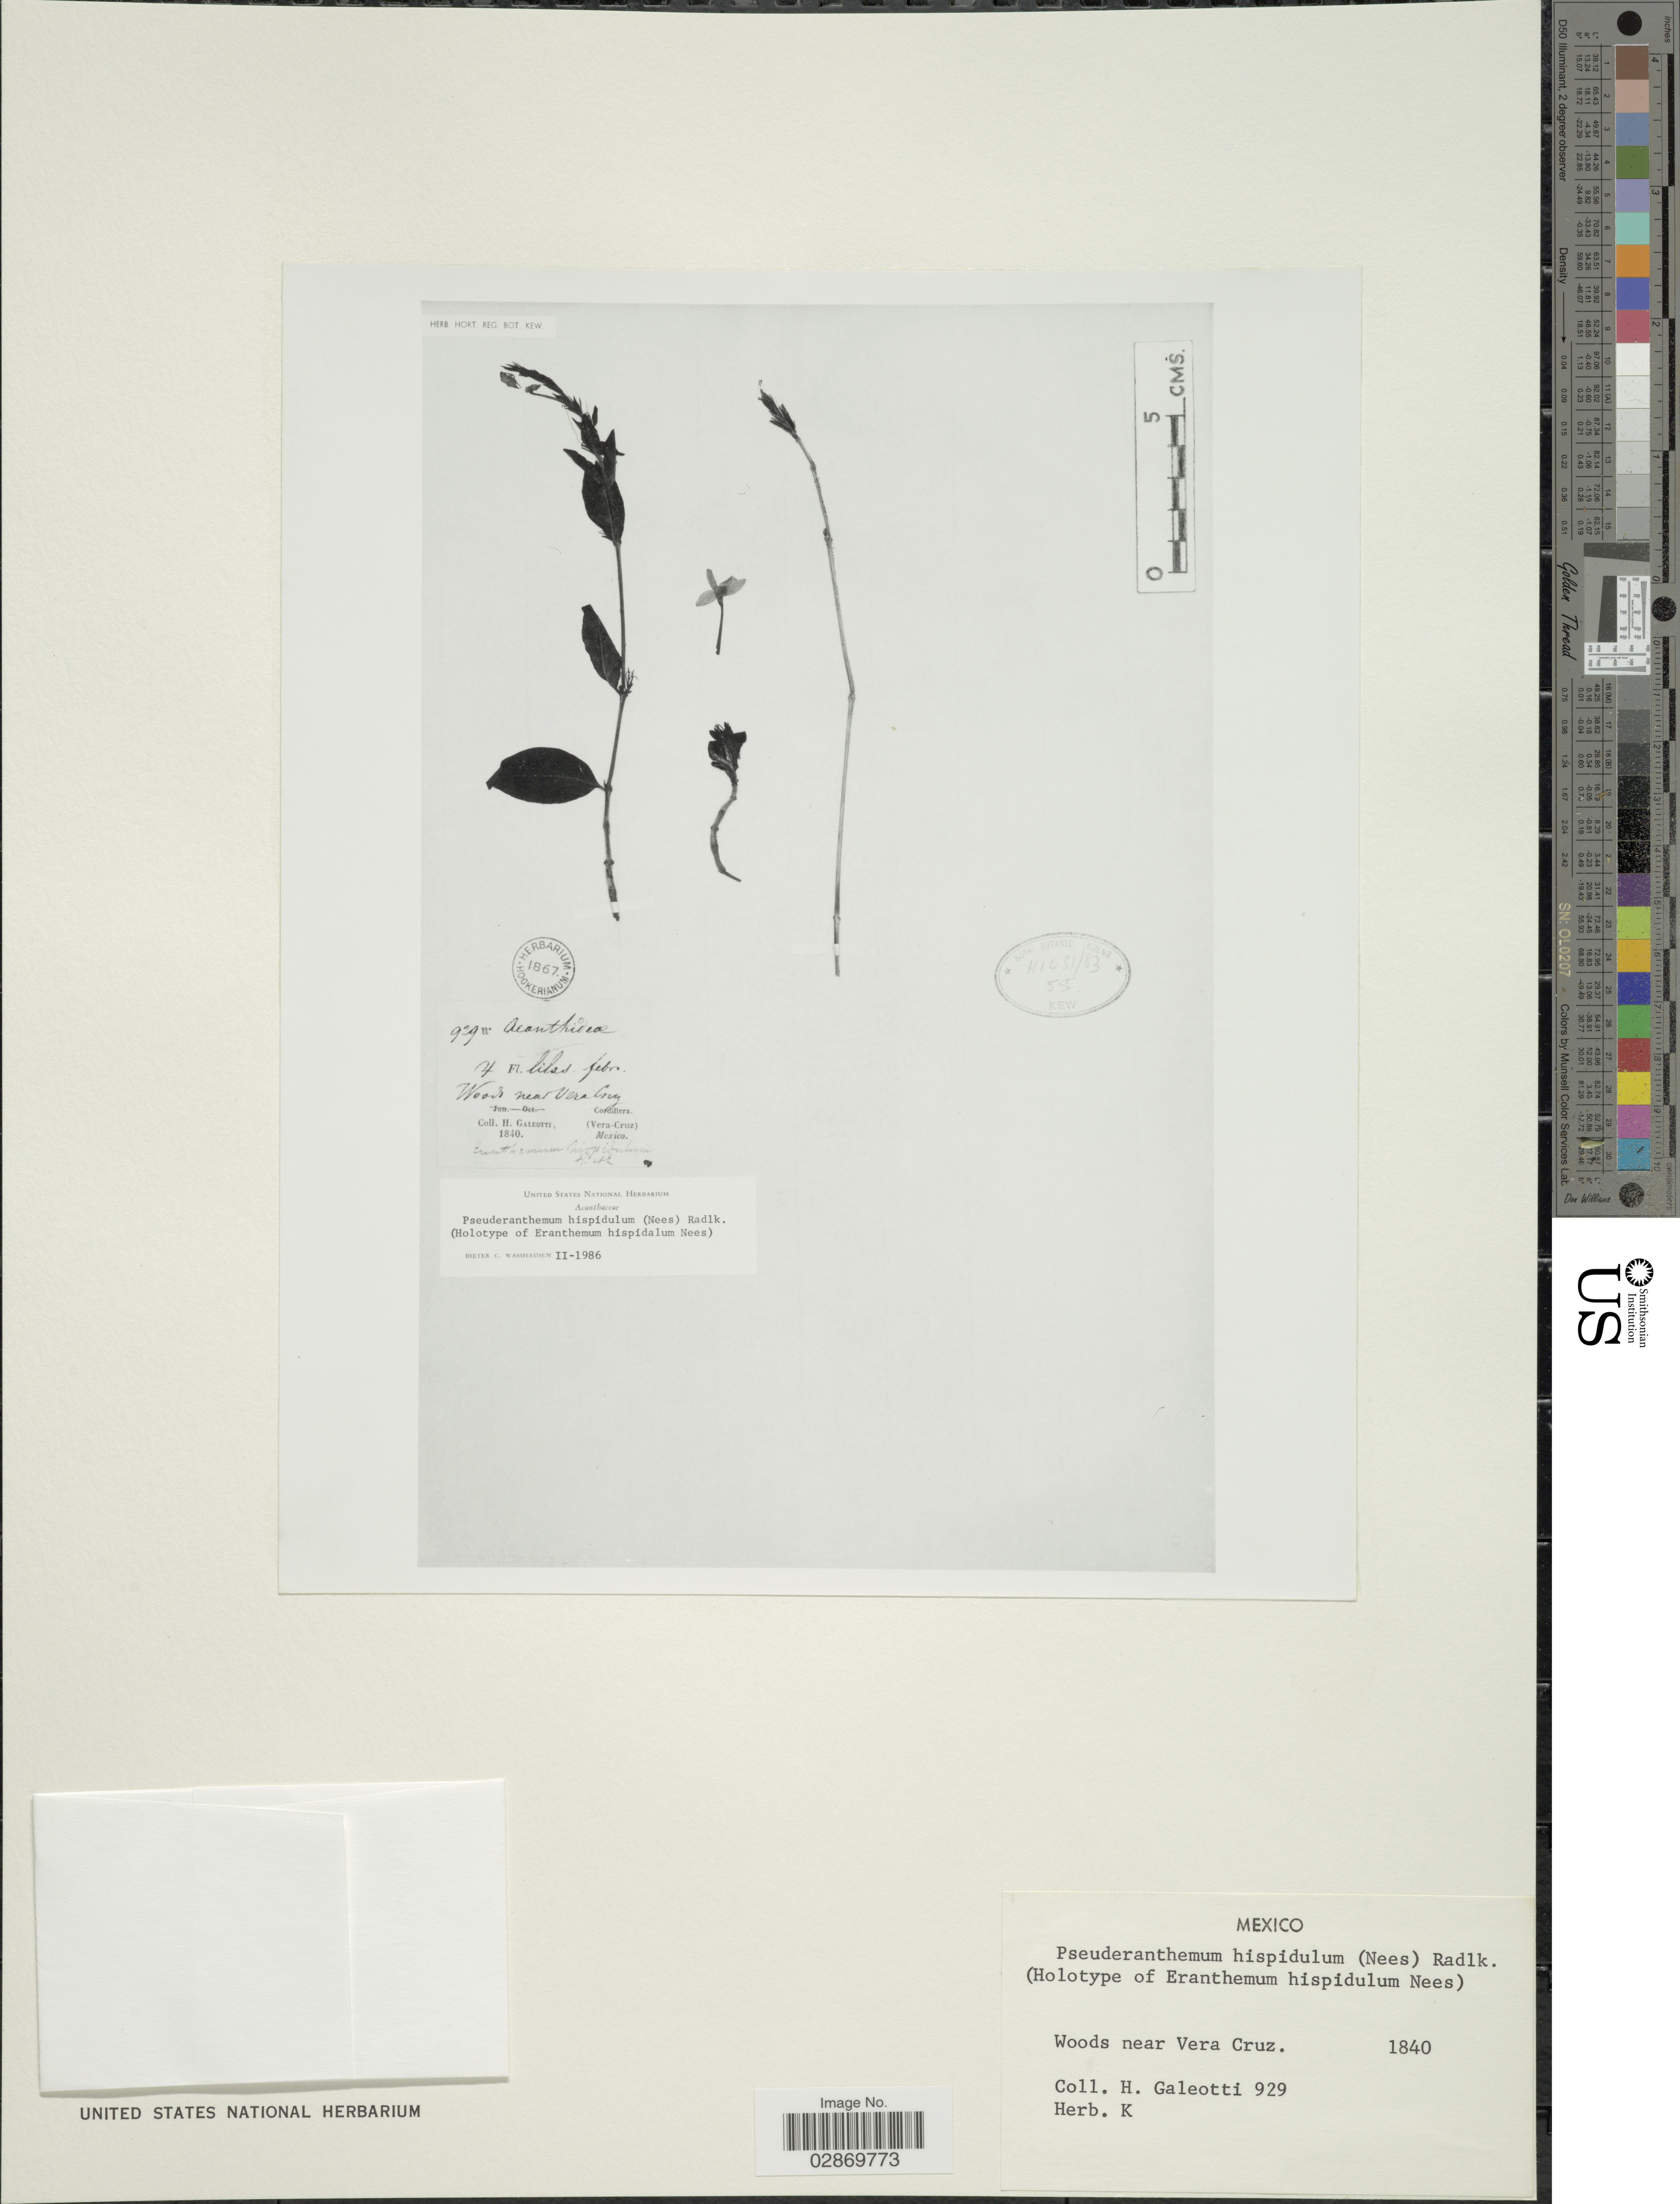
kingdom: Plantae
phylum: Tracheophyta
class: Magnoliopsida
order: Lamiales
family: Acanthaceae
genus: Pseuderanthemum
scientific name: Pseuderanthemum hispidulum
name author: (Nees) Radlk. ex Lindau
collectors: H. G. Galeotti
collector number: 929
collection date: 1840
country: Mexico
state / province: Veracruz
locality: Woods near Vera Cruz.